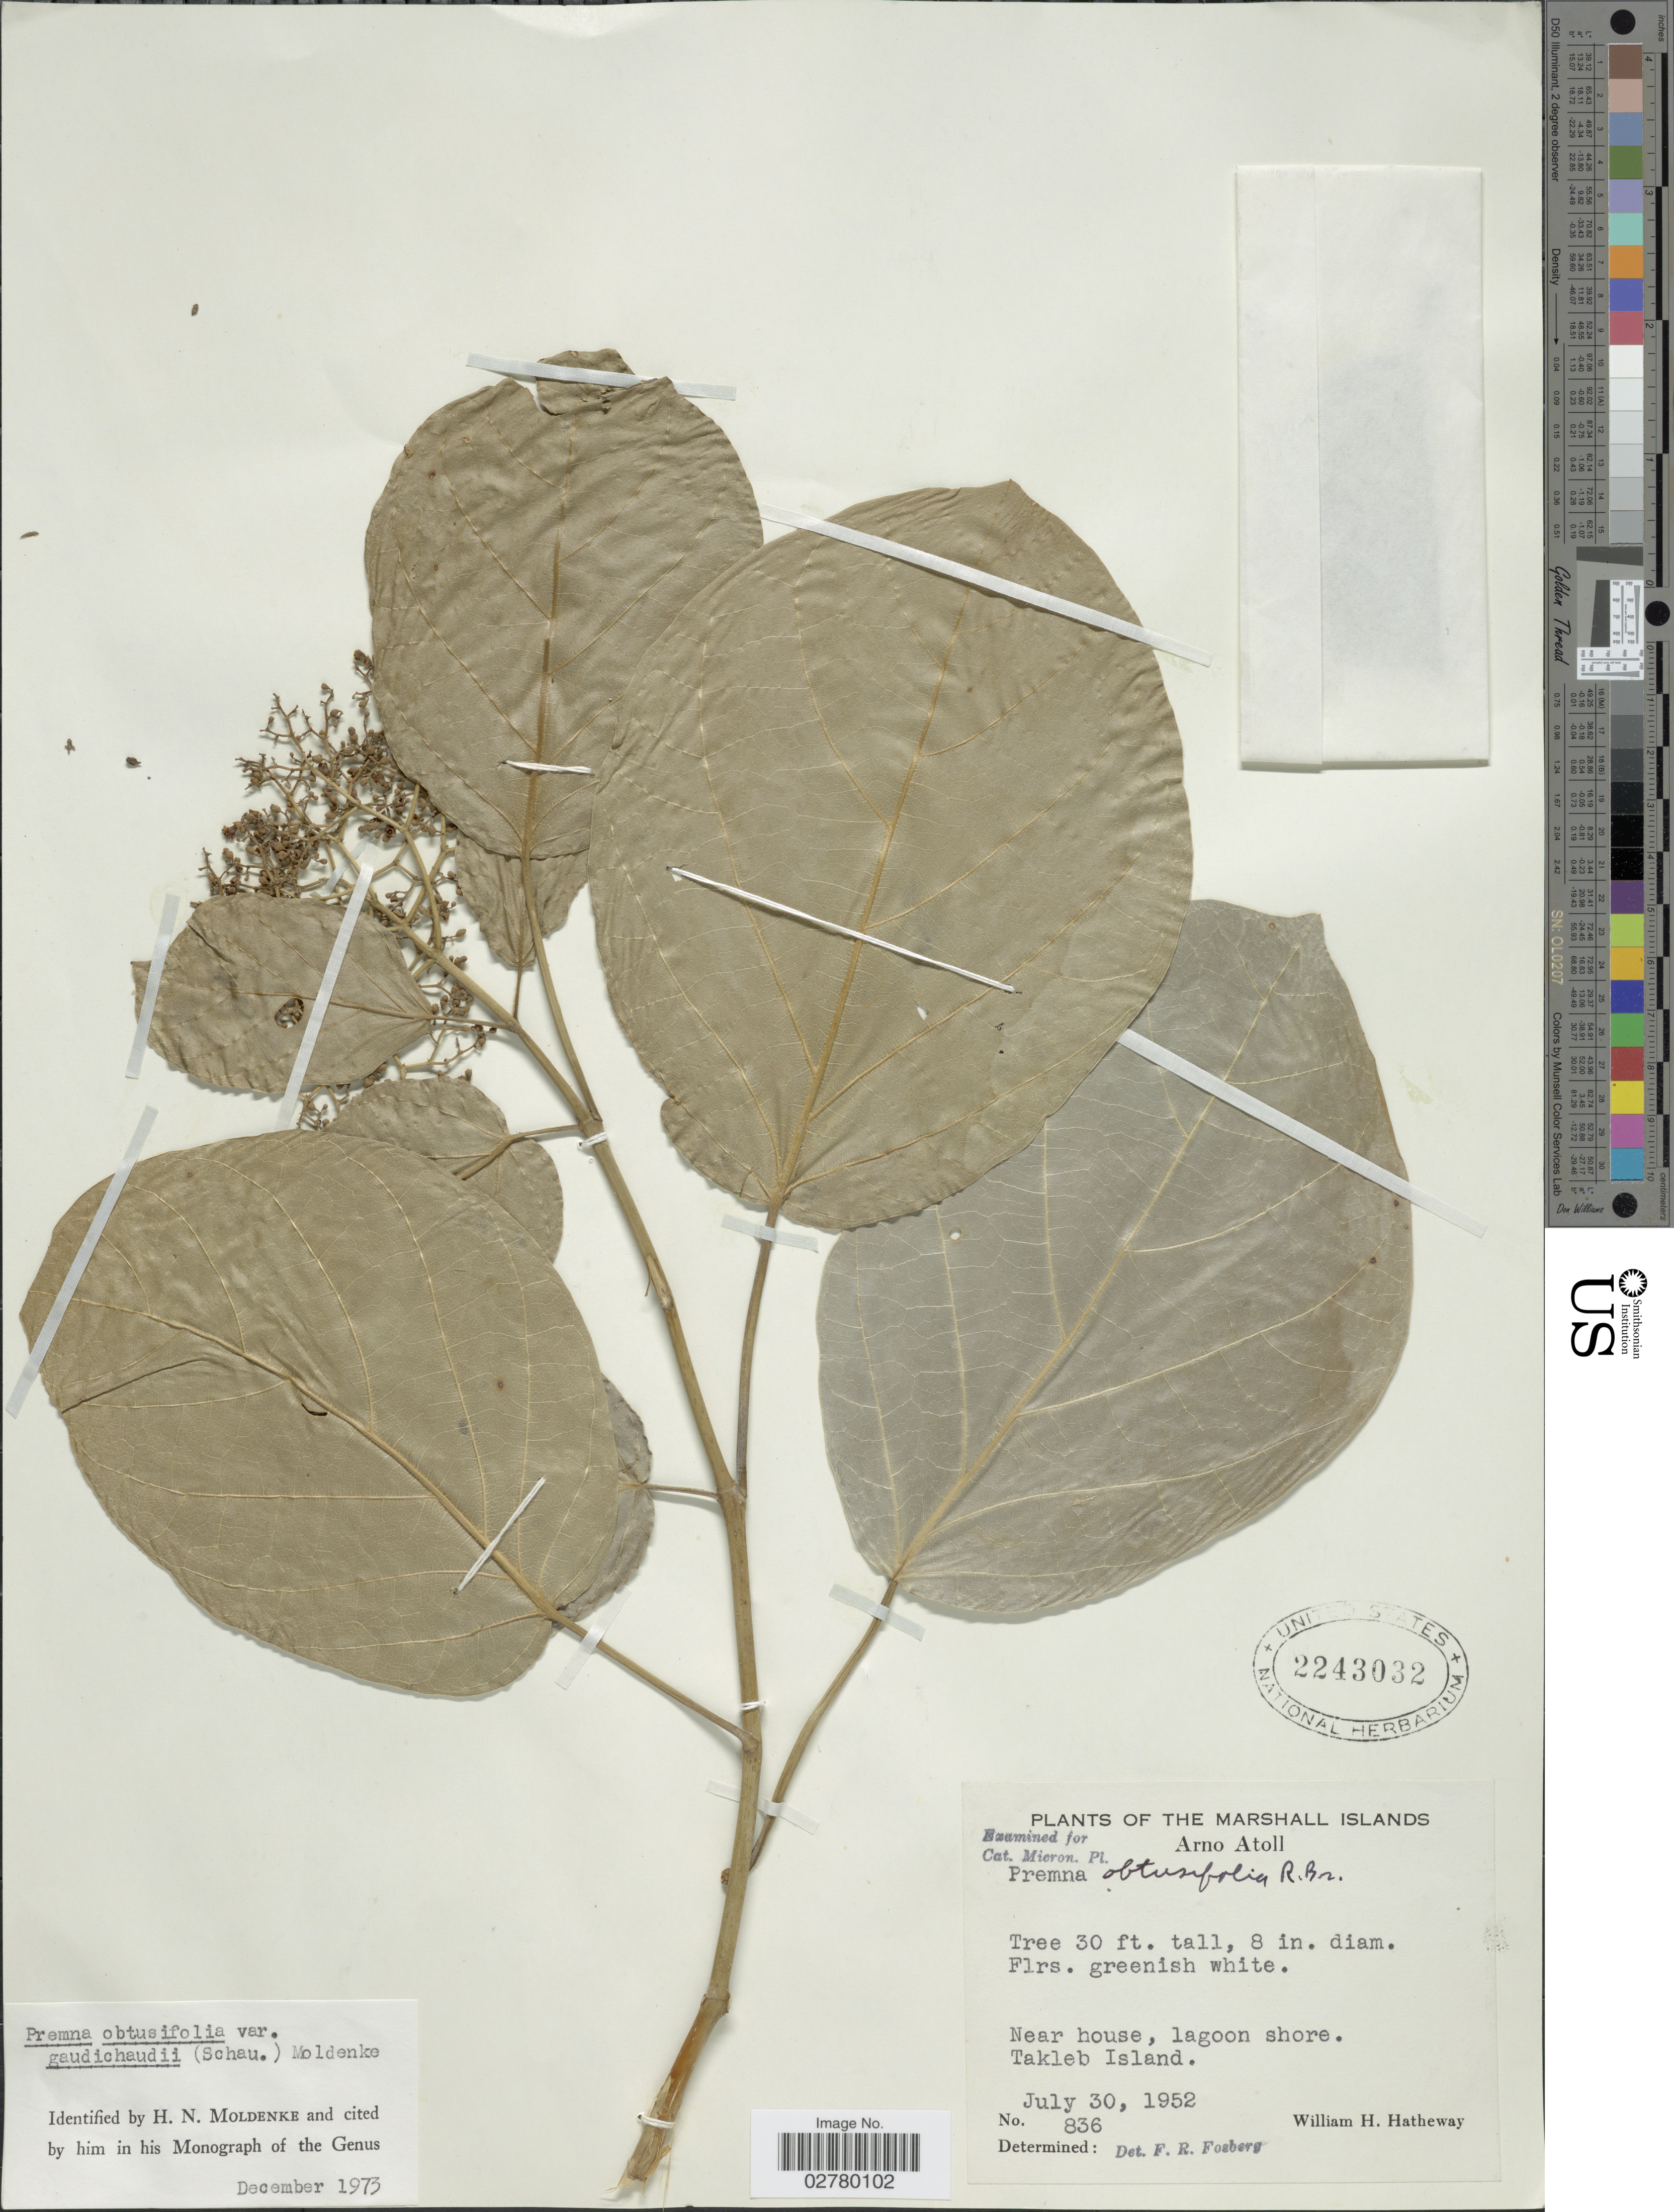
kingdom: Plantae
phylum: Tracheophyta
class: Magnoliopsida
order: Lamiales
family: Lamiaceae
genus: Premna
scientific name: Premna obtusifolia var. gaudichaudii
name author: (Schauer) Moldenke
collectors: W. H. Hatheway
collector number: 836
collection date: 1952-07-30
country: Marshall Islands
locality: Arno Atoll. Near house, lagoon shore. Takleb Island.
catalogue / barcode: US 2243032